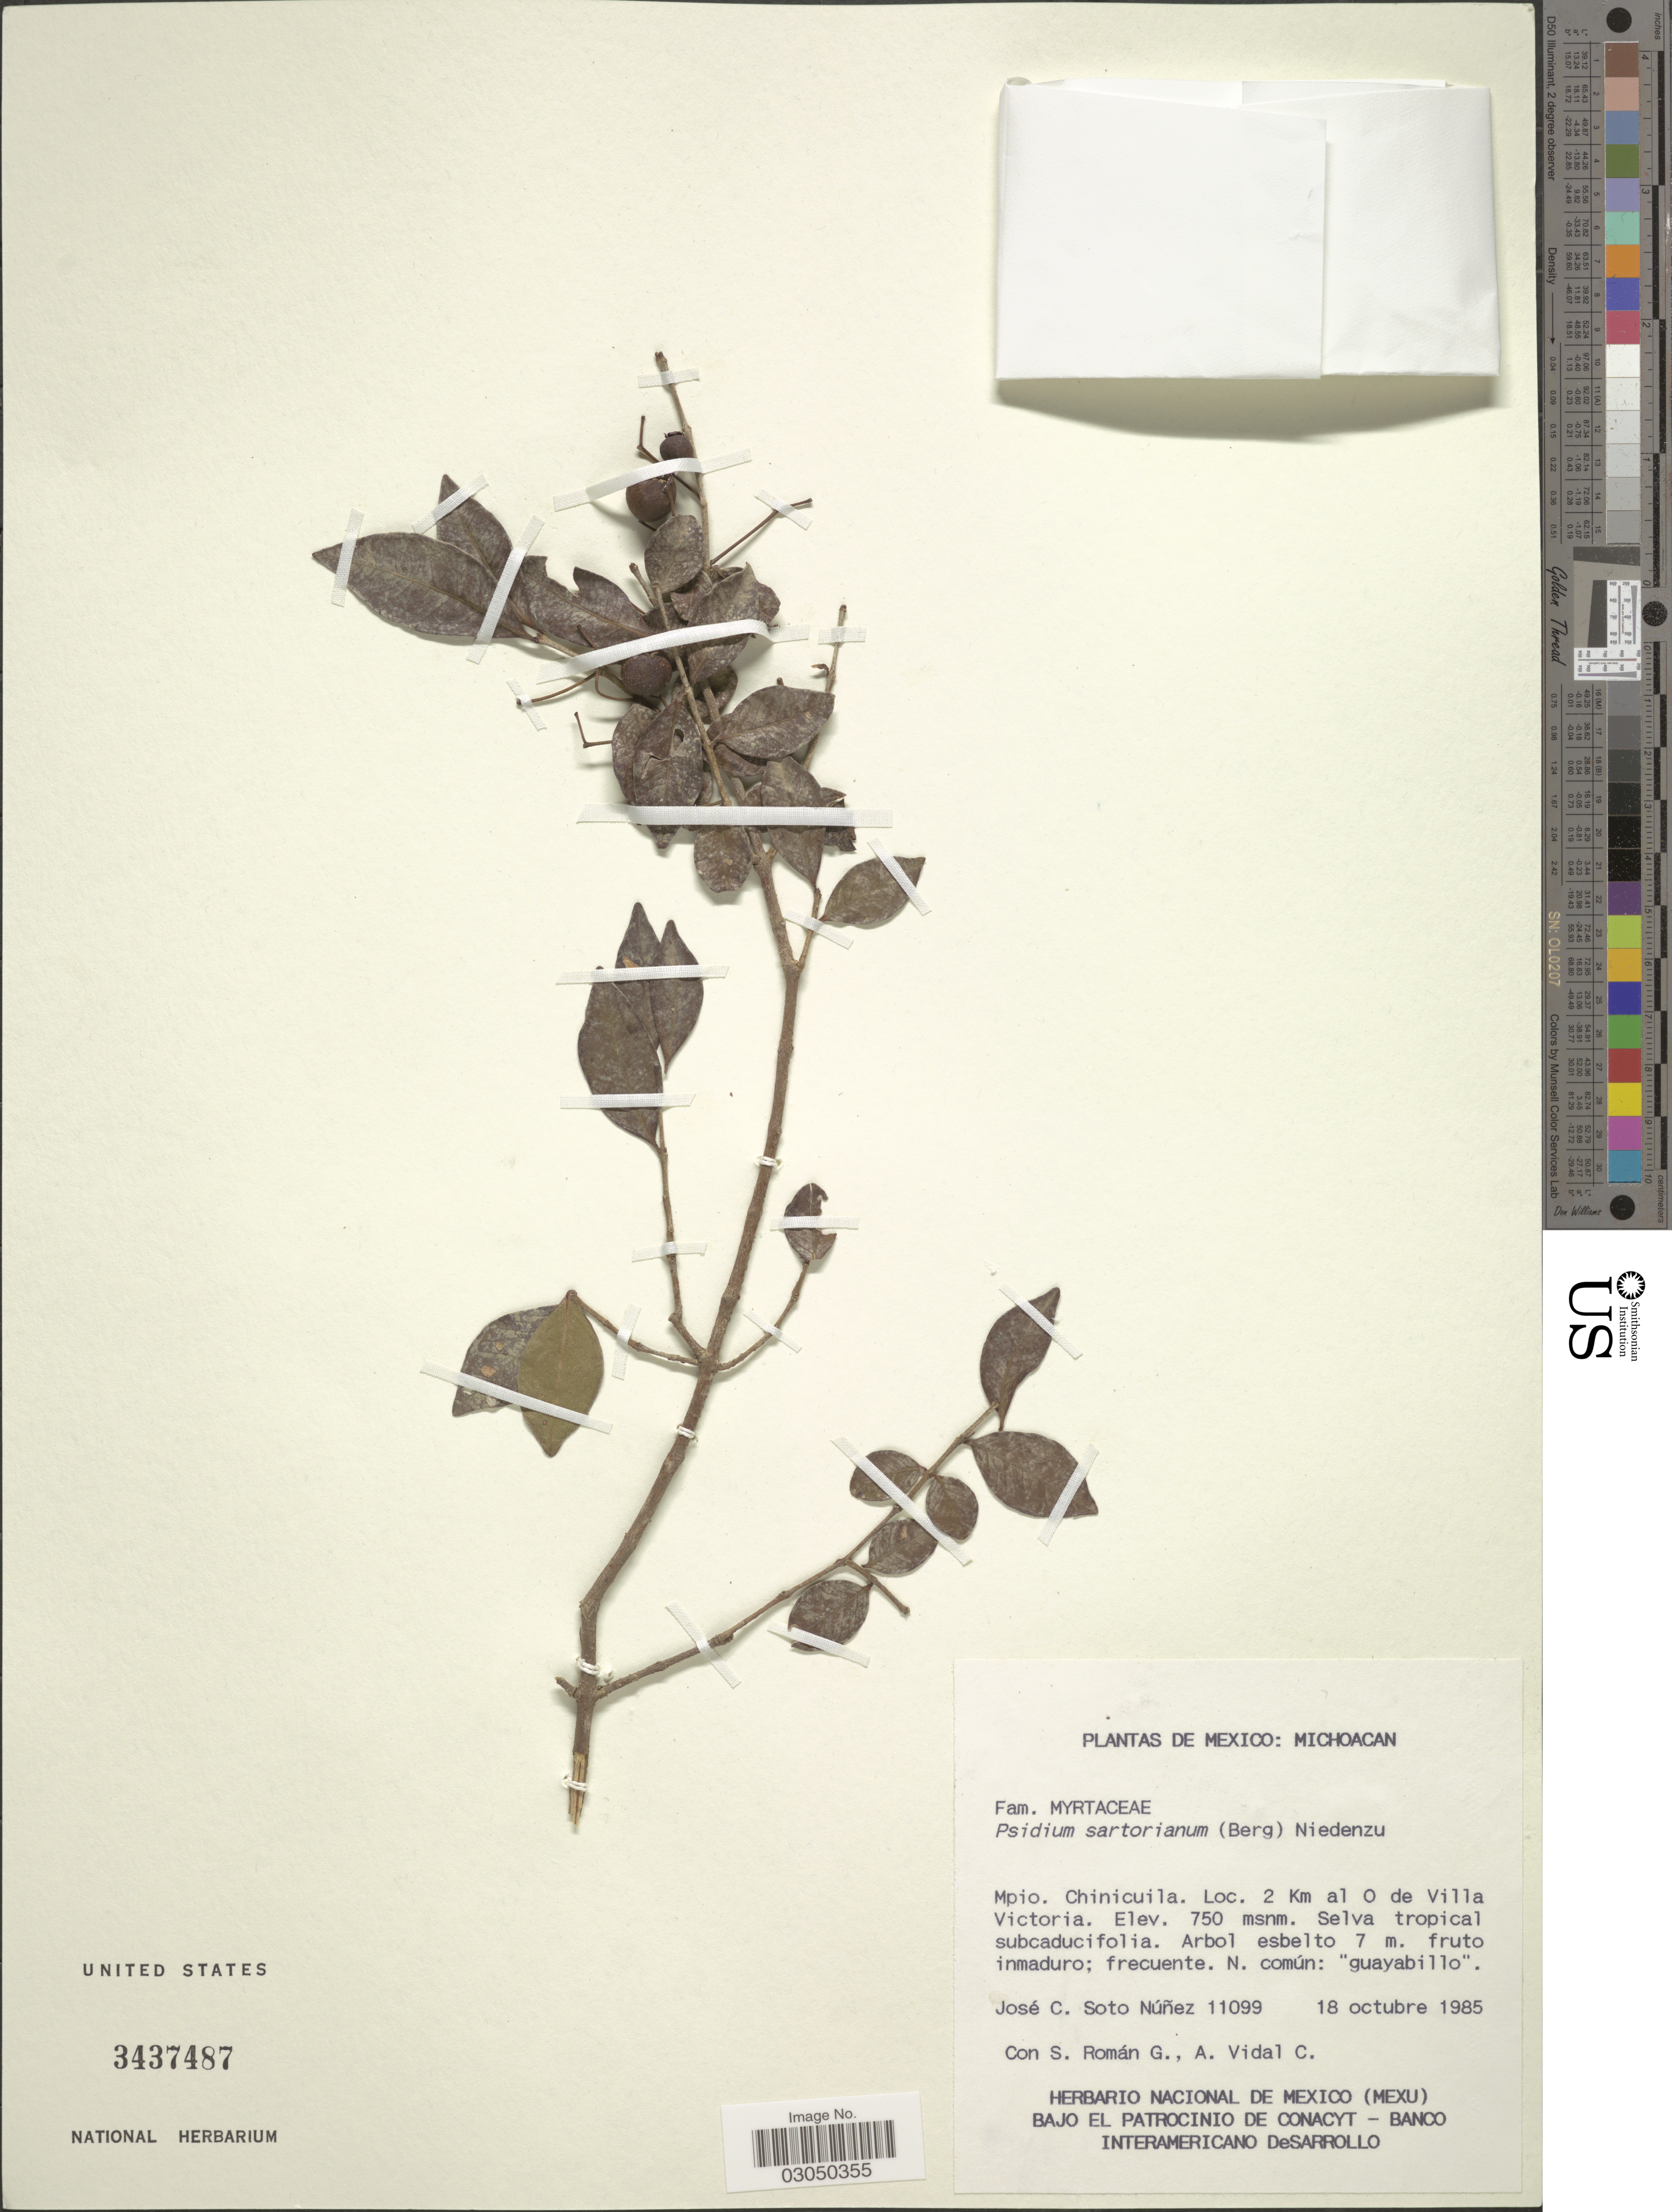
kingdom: Plantae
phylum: Tracheophyta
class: Magnoliopsida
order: Myrtales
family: Myrtaceae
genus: Psidium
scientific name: Psidium sartorianum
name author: (O. Berg) Nied.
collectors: J. Soto, S. Román G. & A. Vidal C.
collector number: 11099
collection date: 1985-10-18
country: Mexico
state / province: Michoacán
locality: Mpio. Chinicuila. 2 Km al O de Villa Victoria.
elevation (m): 750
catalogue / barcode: US 3437487